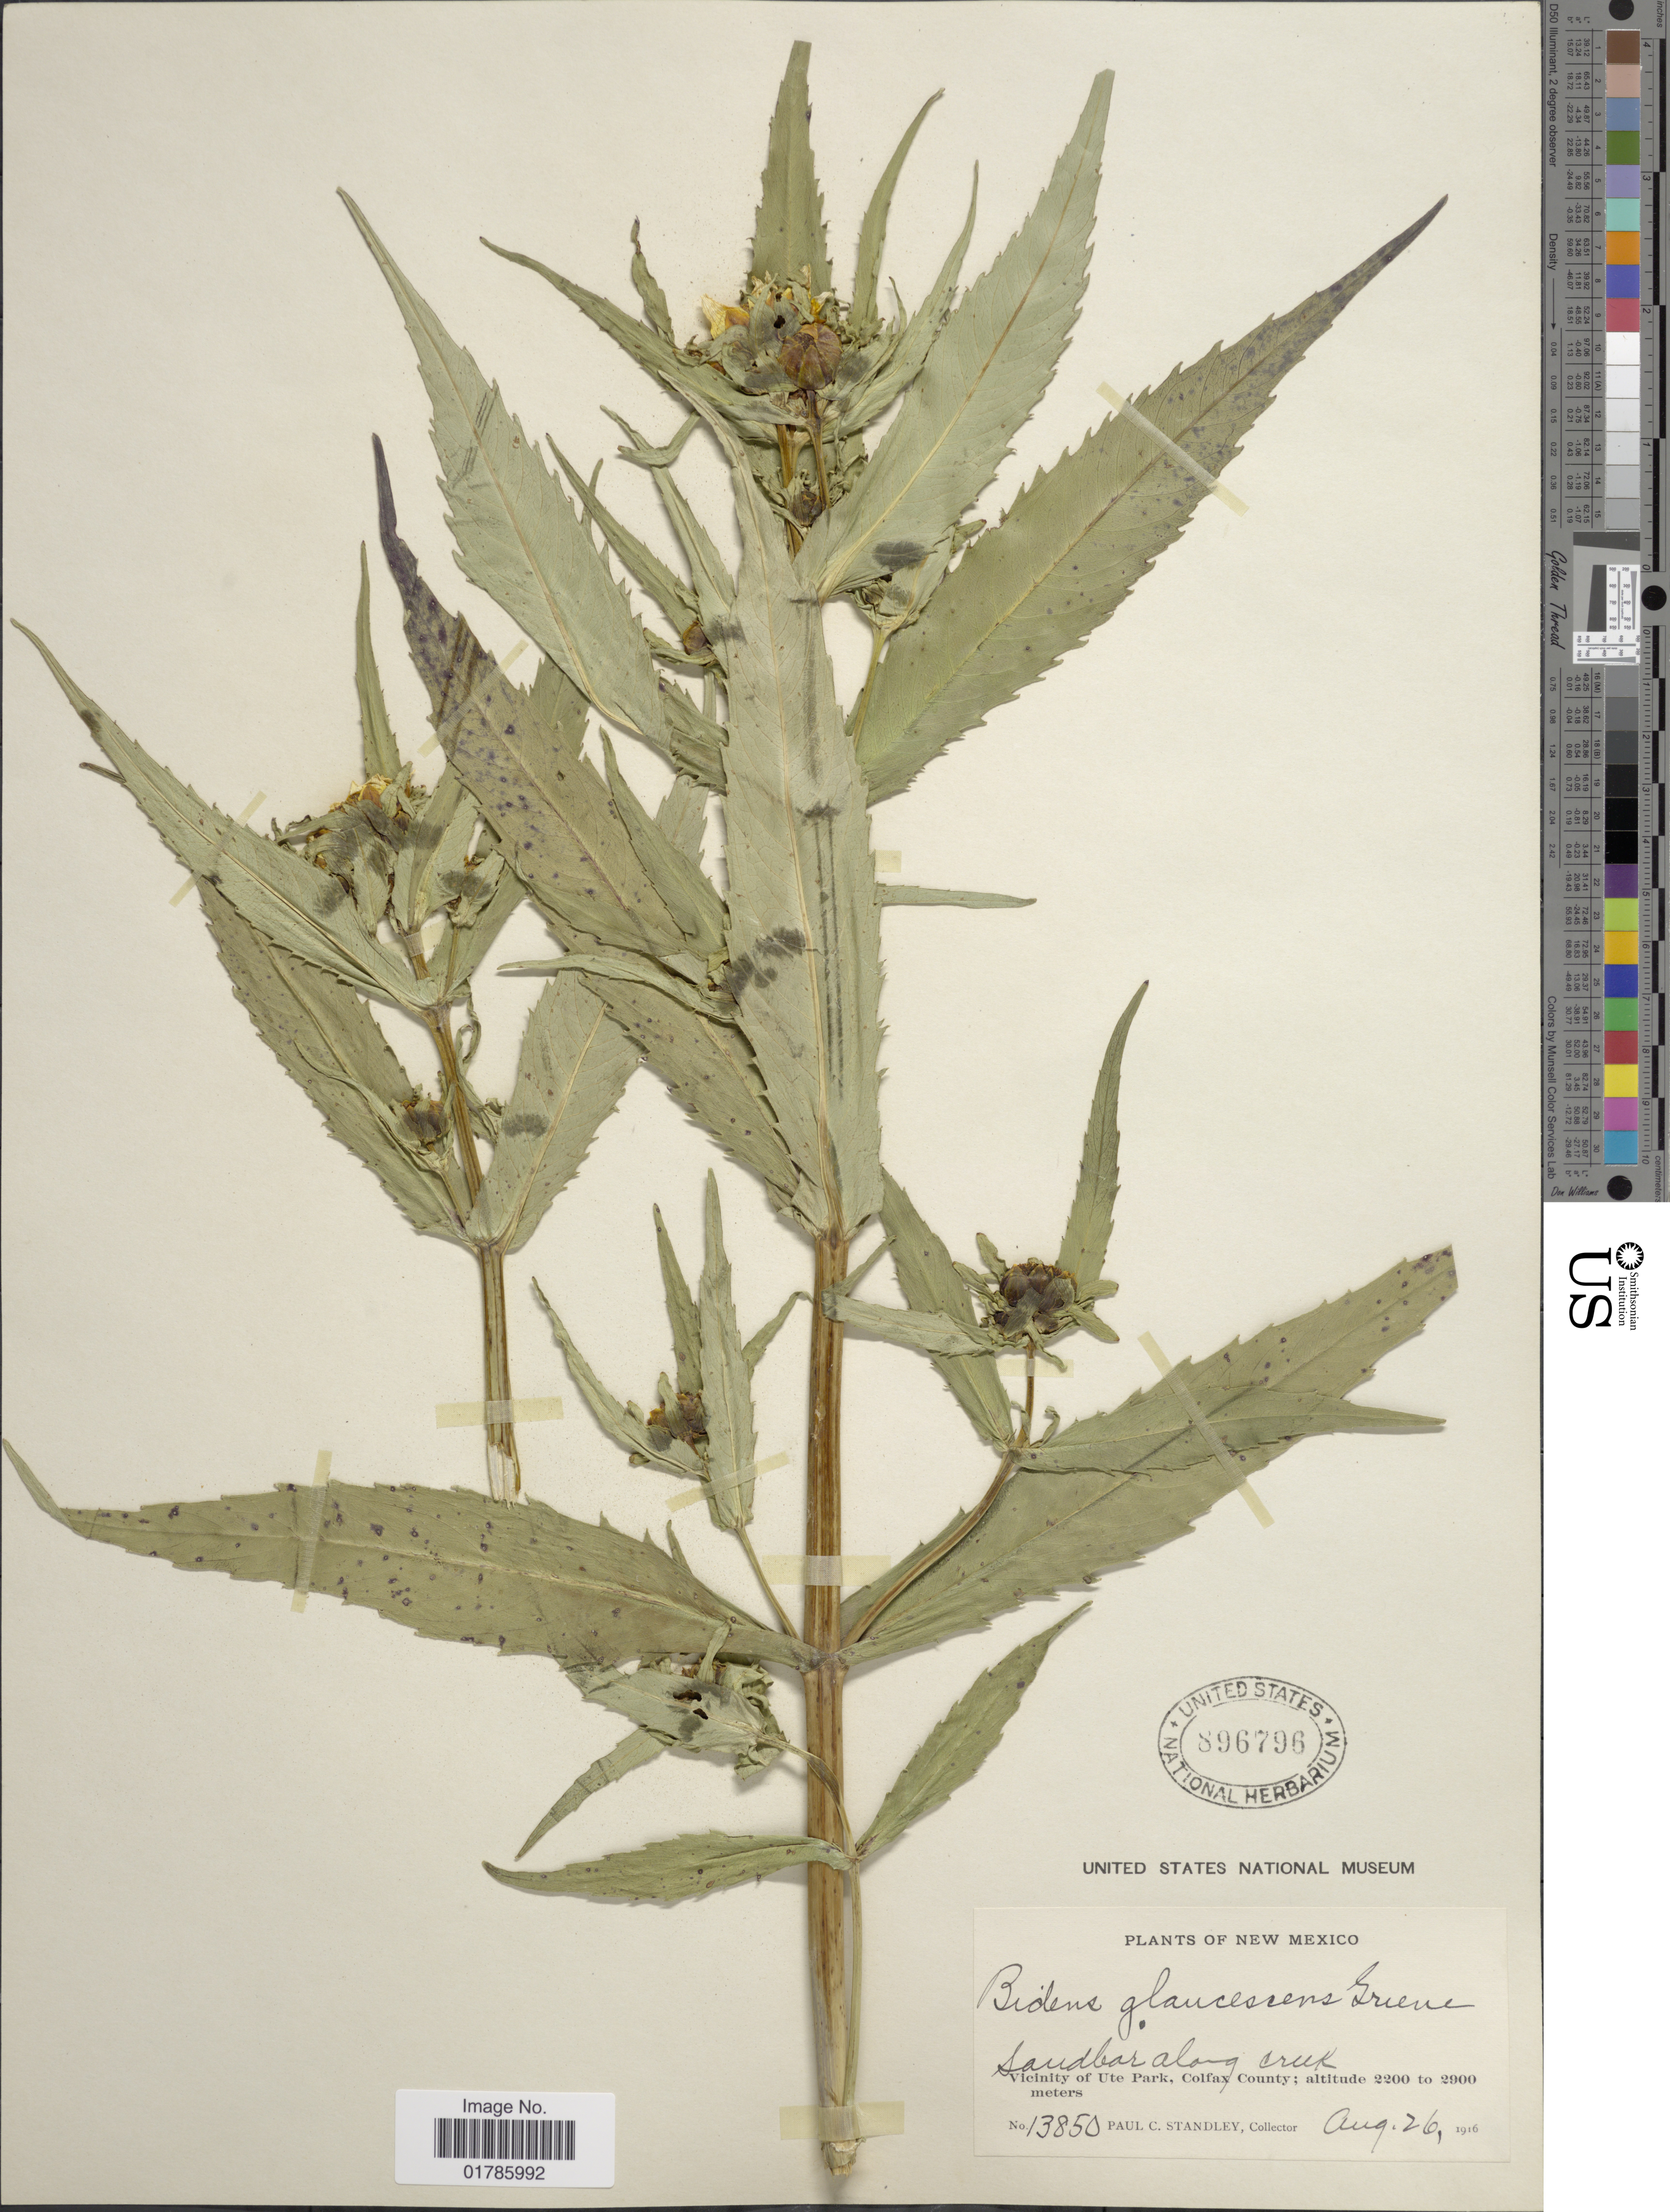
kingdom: Plantae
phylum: Tracheophyta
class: Magnoliopsida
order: Asterales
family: Asteraceae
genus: Bidens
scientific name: Bidens cernua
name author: L.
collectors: P. C. Standley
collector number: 13850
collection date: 1916-08-26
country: United States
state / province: New Mexico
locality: Sandbar along creek, vicinity of Ute Park, Colfax County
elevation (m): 2200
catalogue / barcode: US 896796